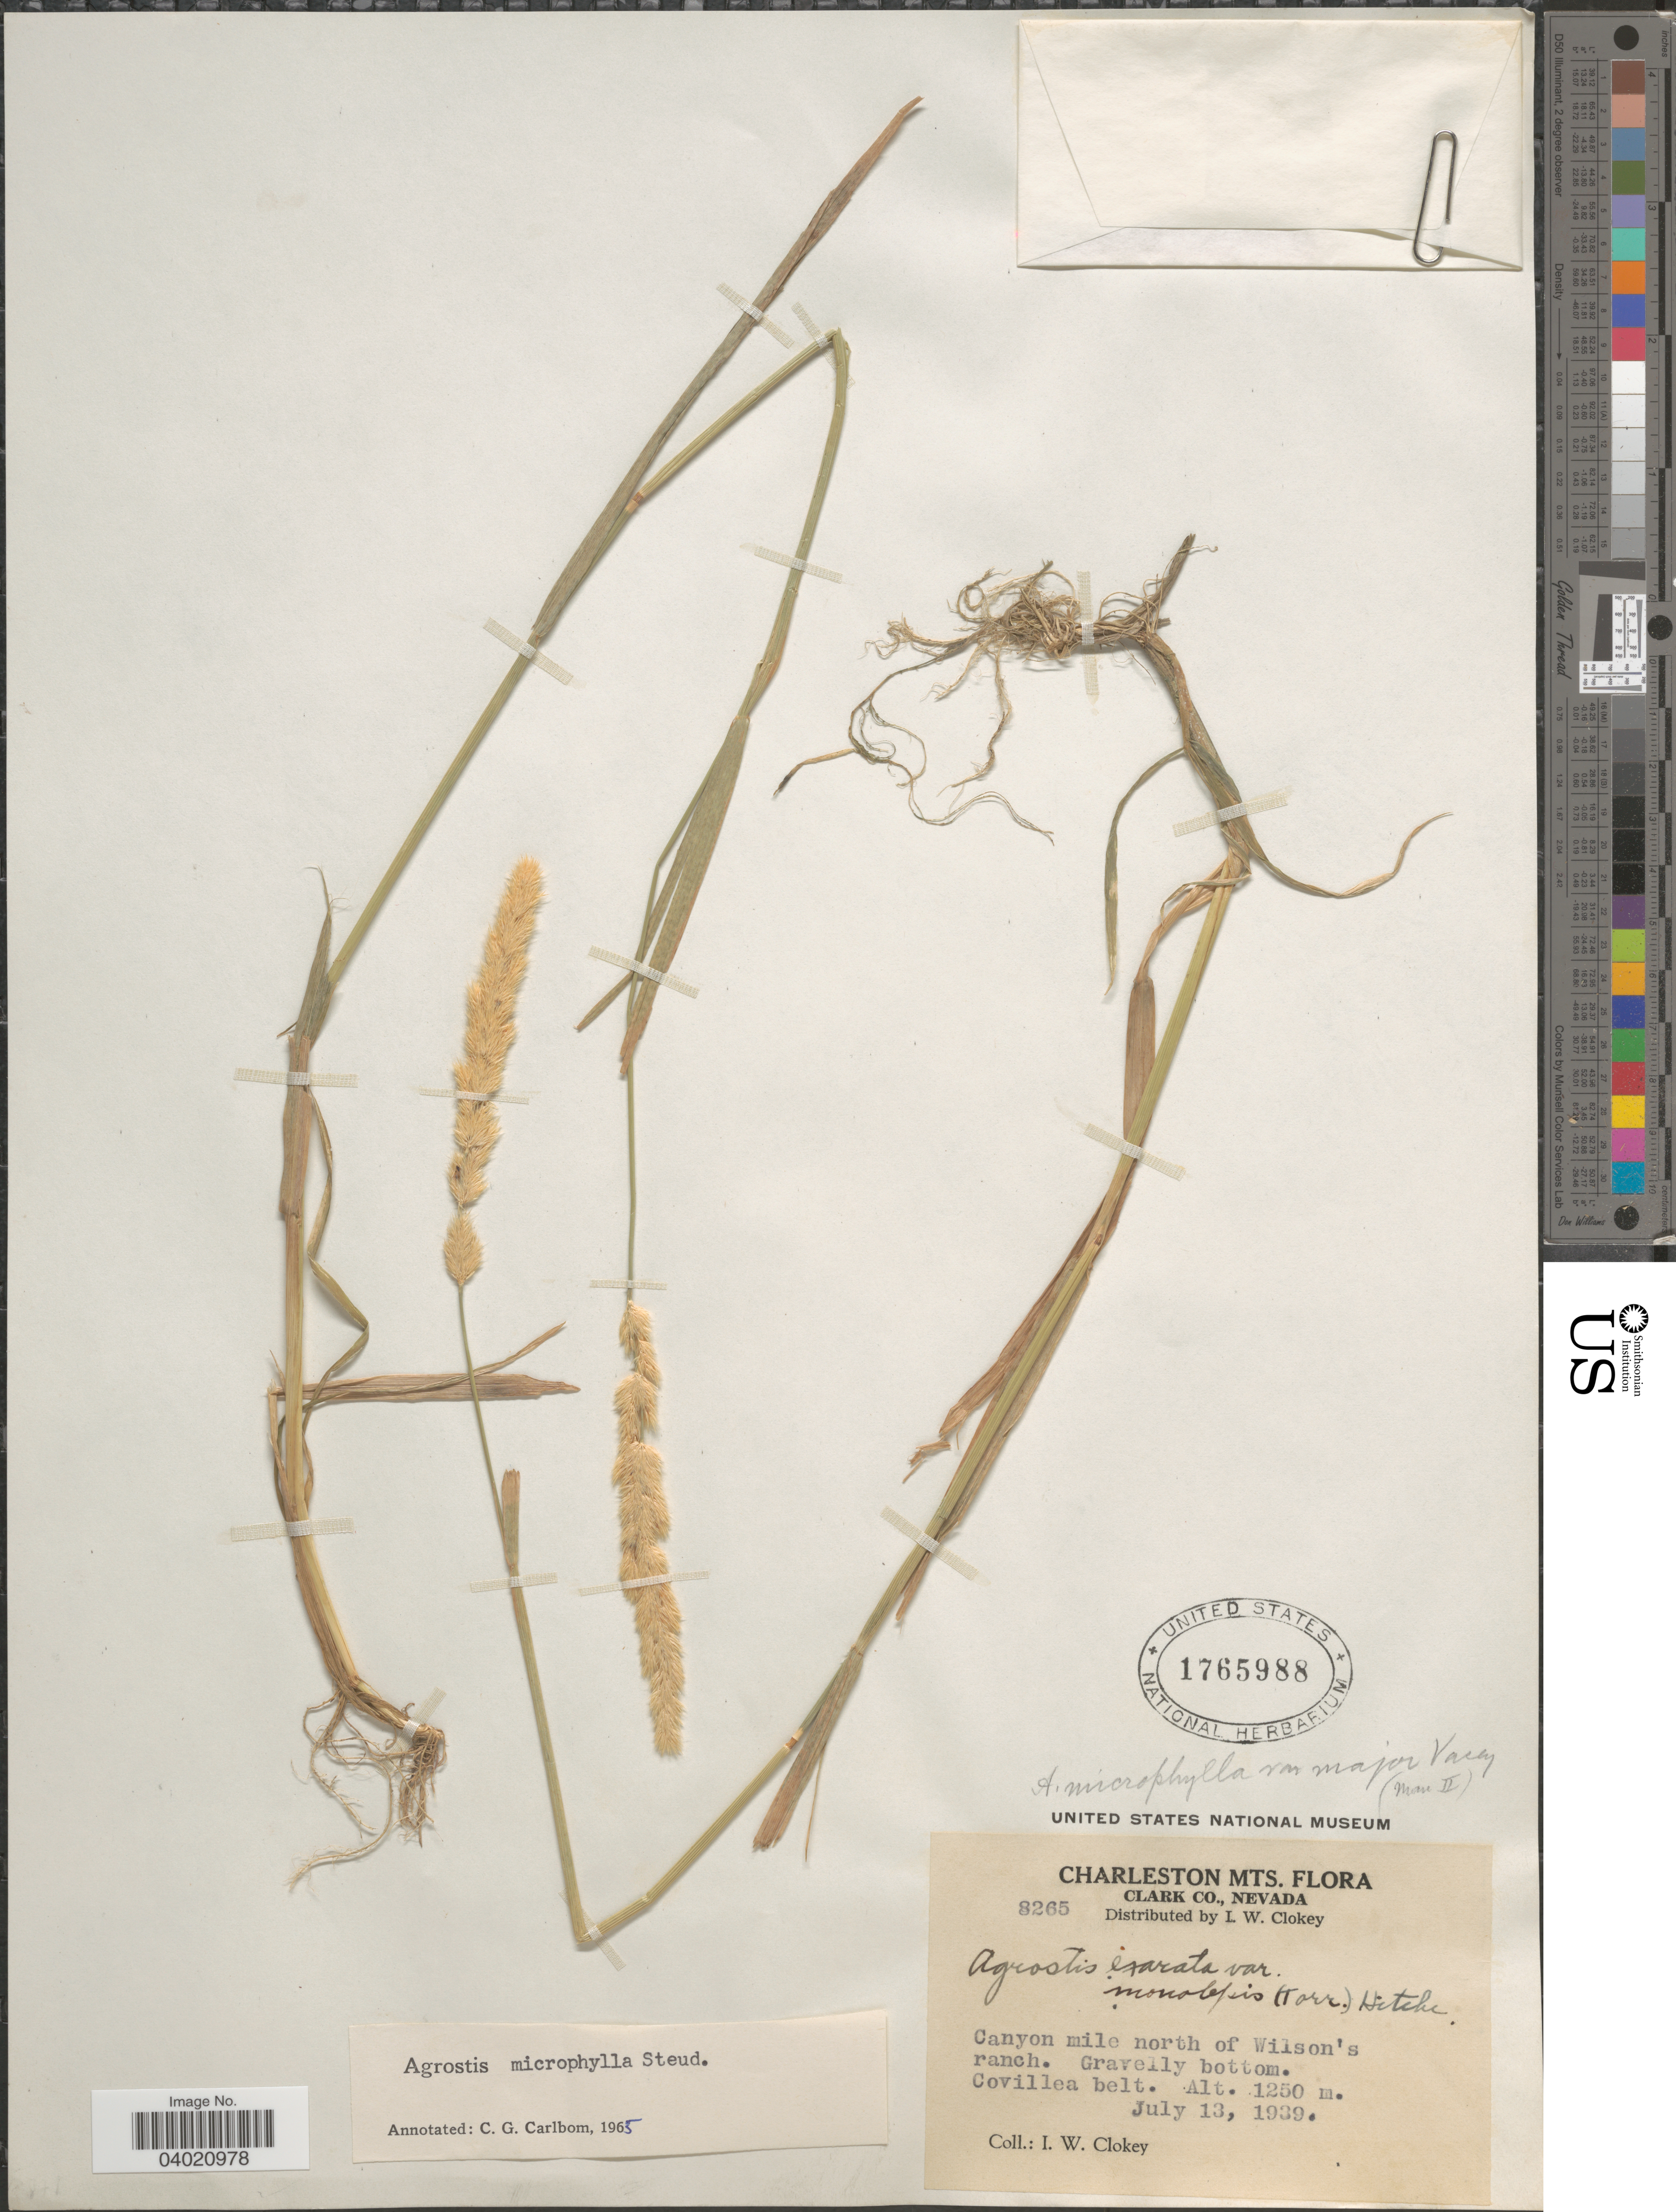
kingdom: Plantae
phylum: Tracheophyta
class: Liliopsida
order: Poales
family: Poaceae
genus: Agrostis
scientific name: Agrostis microphylla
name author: Steud.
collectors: I. W. Clokey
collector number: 8265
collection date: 1939-07-13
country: United States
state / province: Nevada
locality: Charleston Mts. Clark Co. Canyon mile north of Wilson's ranch. Gravelly bottom. Covillea belt.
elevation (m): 1250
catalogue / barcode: US 1765988